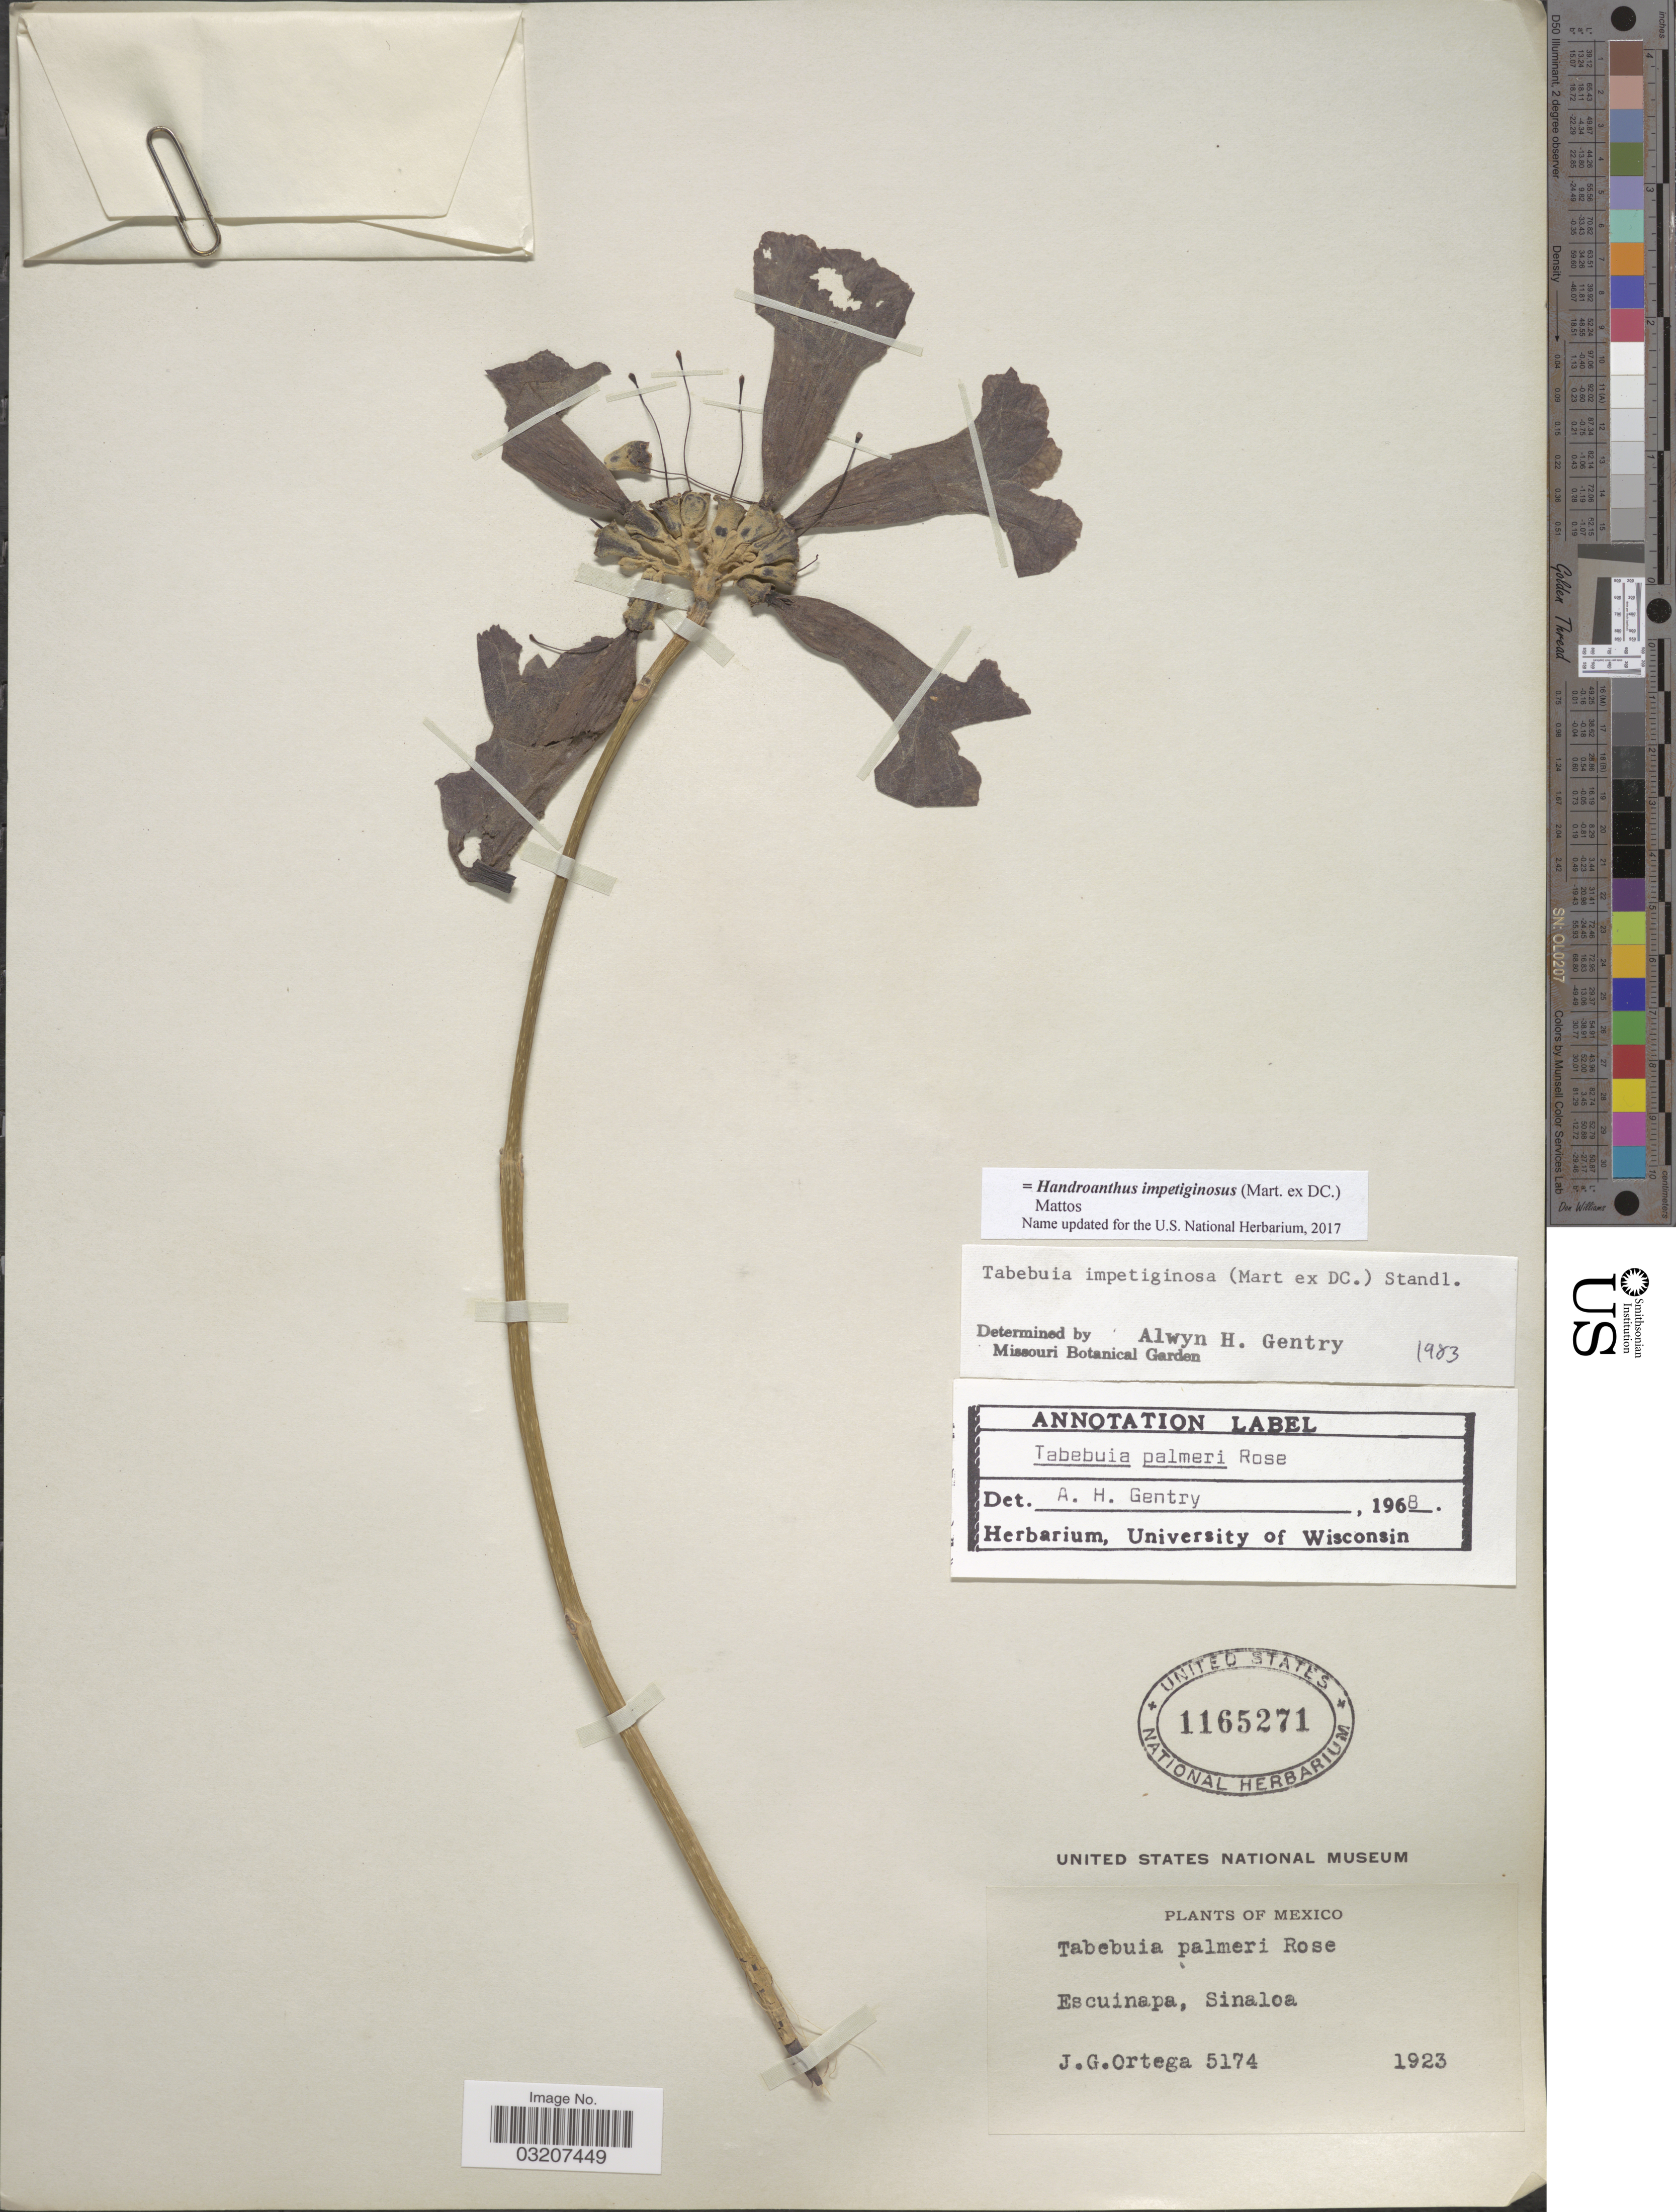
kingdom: Plantae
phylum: Tracheophyta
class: Magnoliopsida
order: Lamiales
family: Bignoniaceae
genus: Handroanthus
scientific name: Handroanthus impetiginosus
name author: (Mart. ex DC.) Mattos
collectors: J. Ortega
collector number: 5174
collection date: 1923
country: Mexico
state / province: Sinaloa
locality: Escuinapa.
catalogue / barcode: US 1165271